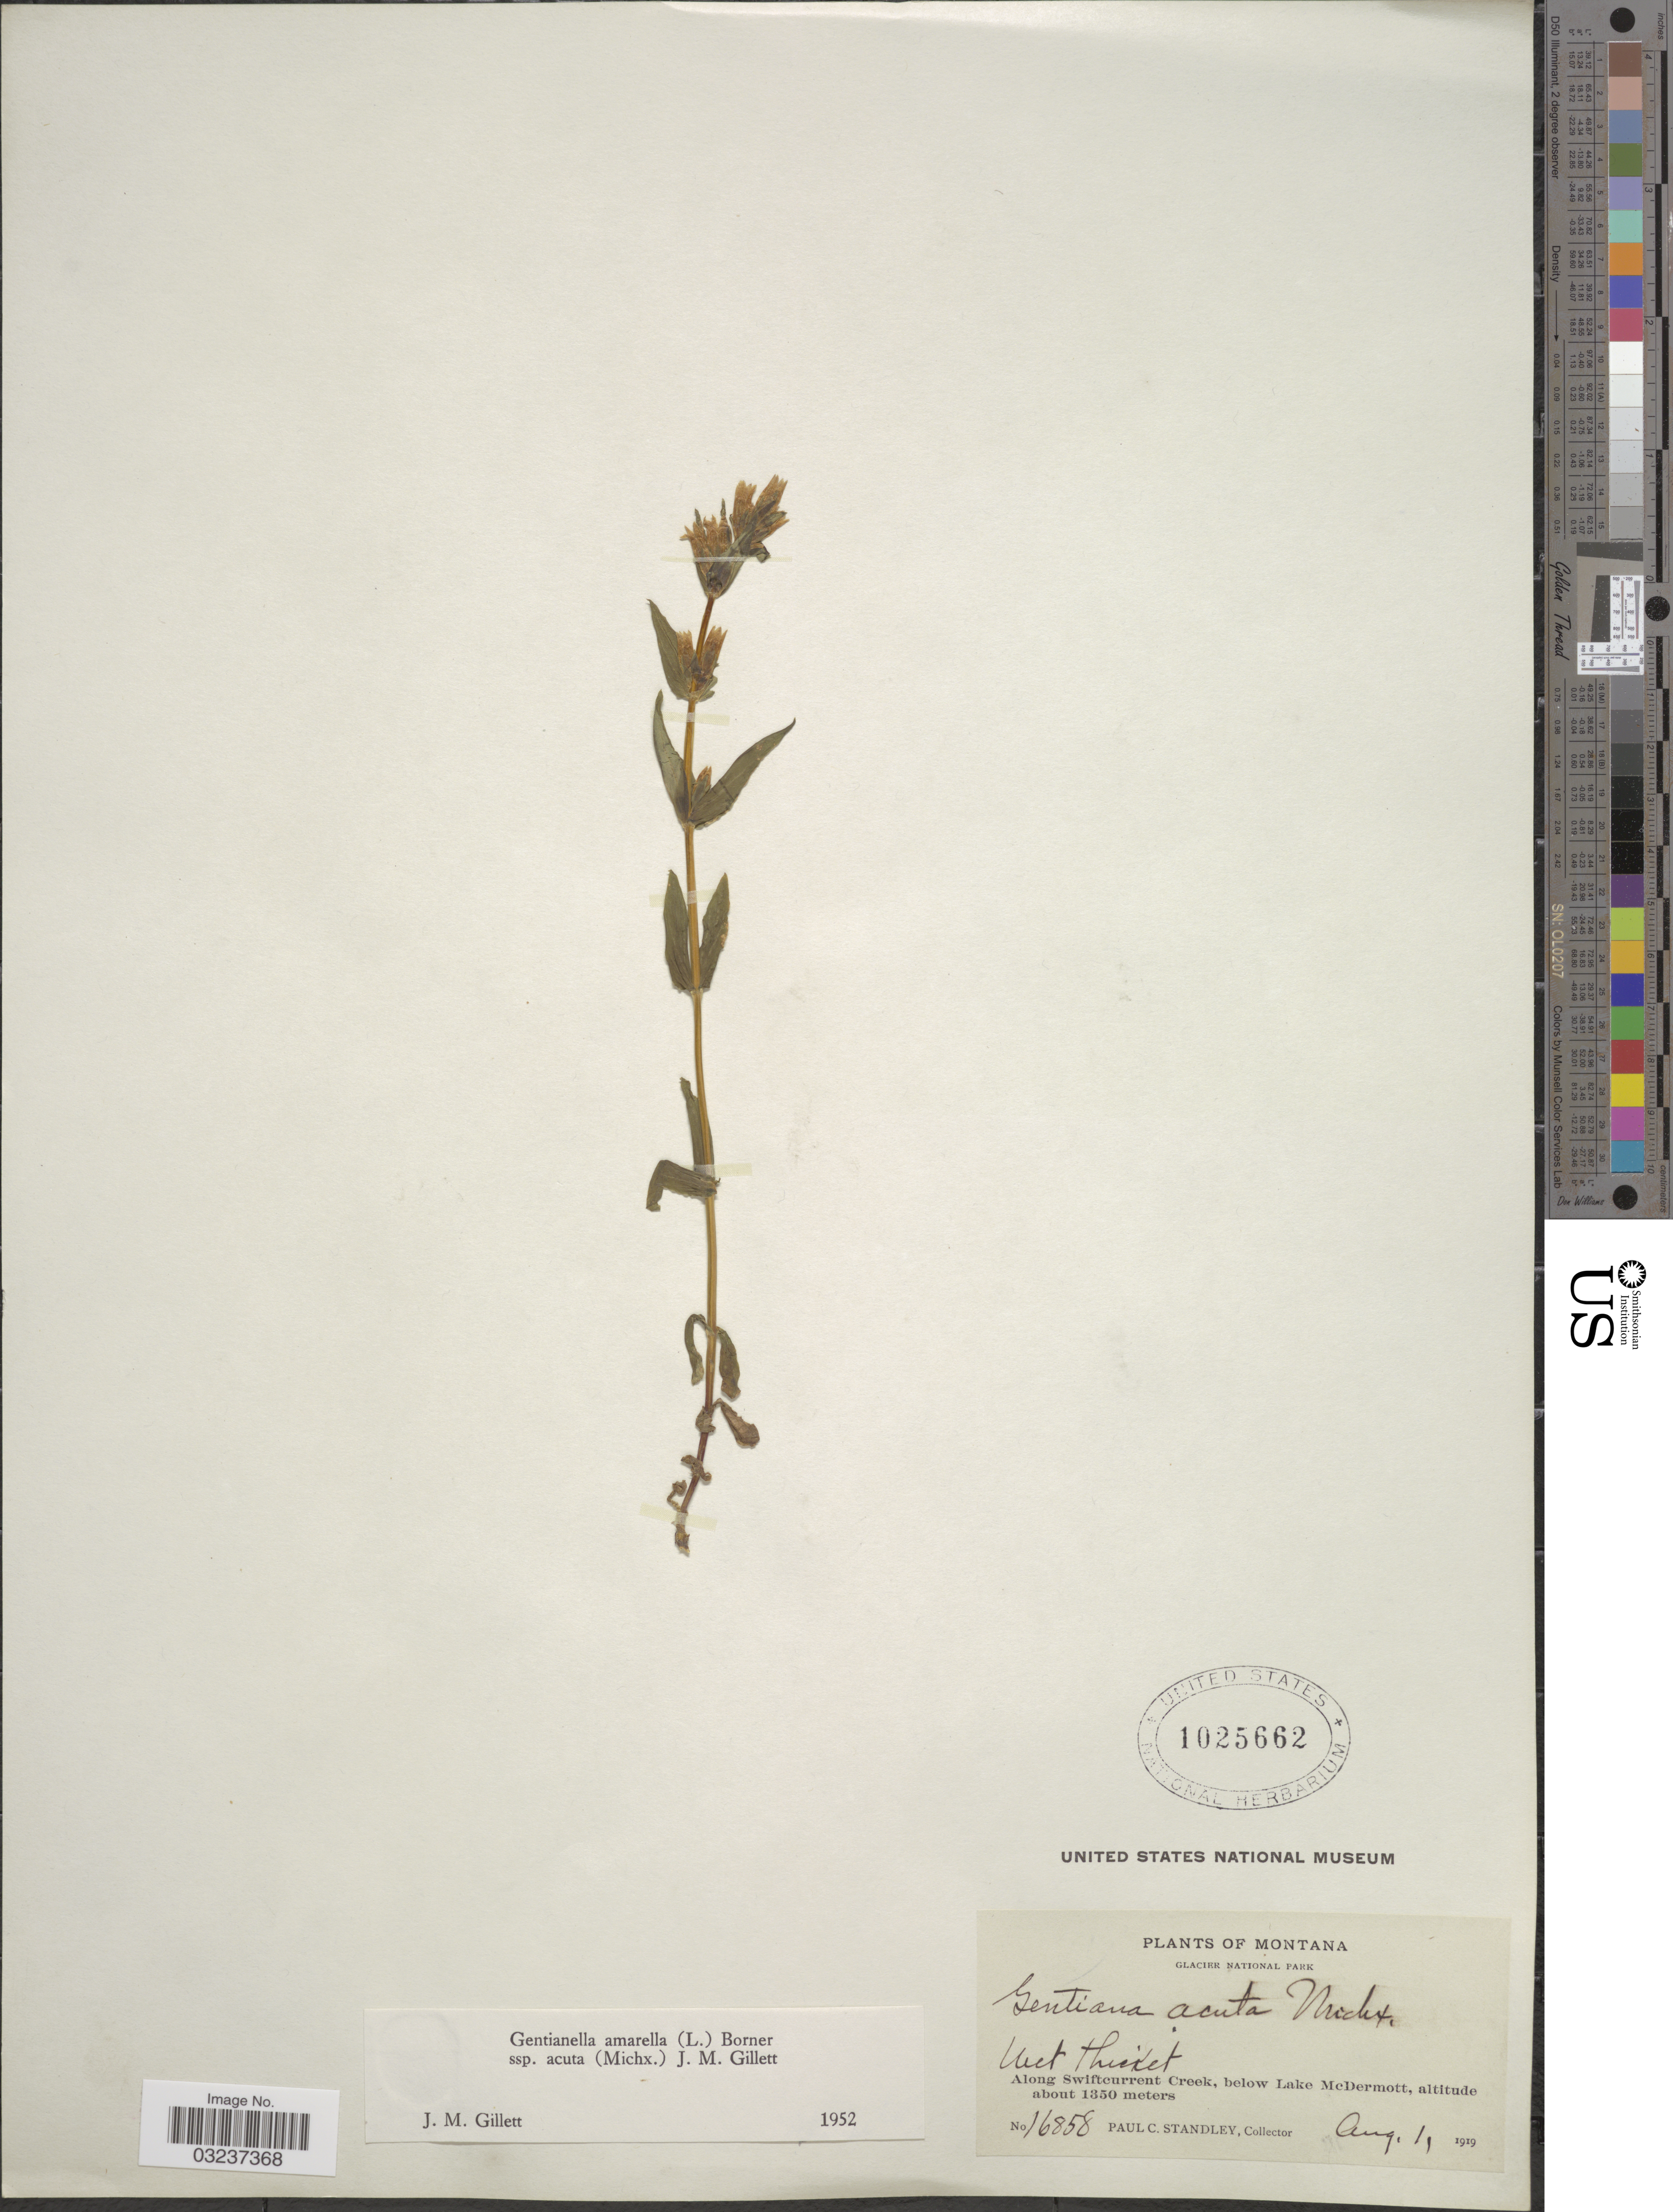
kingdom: Plantae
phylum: Tracheophyta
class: Magnoliopsida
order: Gentianales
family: Gentianaceae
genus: Gentianella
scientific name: Gentianella amarella subsp. acuta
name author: (Michx.) J.M. Gillett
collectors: P. C. Standley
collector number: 16858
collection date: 1919-08-01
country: United States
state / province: Montana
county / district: Glacier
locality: Glacier National Park. Along Swiftcurrent Creek, below Lake McDermott.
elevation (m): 1350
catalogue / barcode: US 1025662